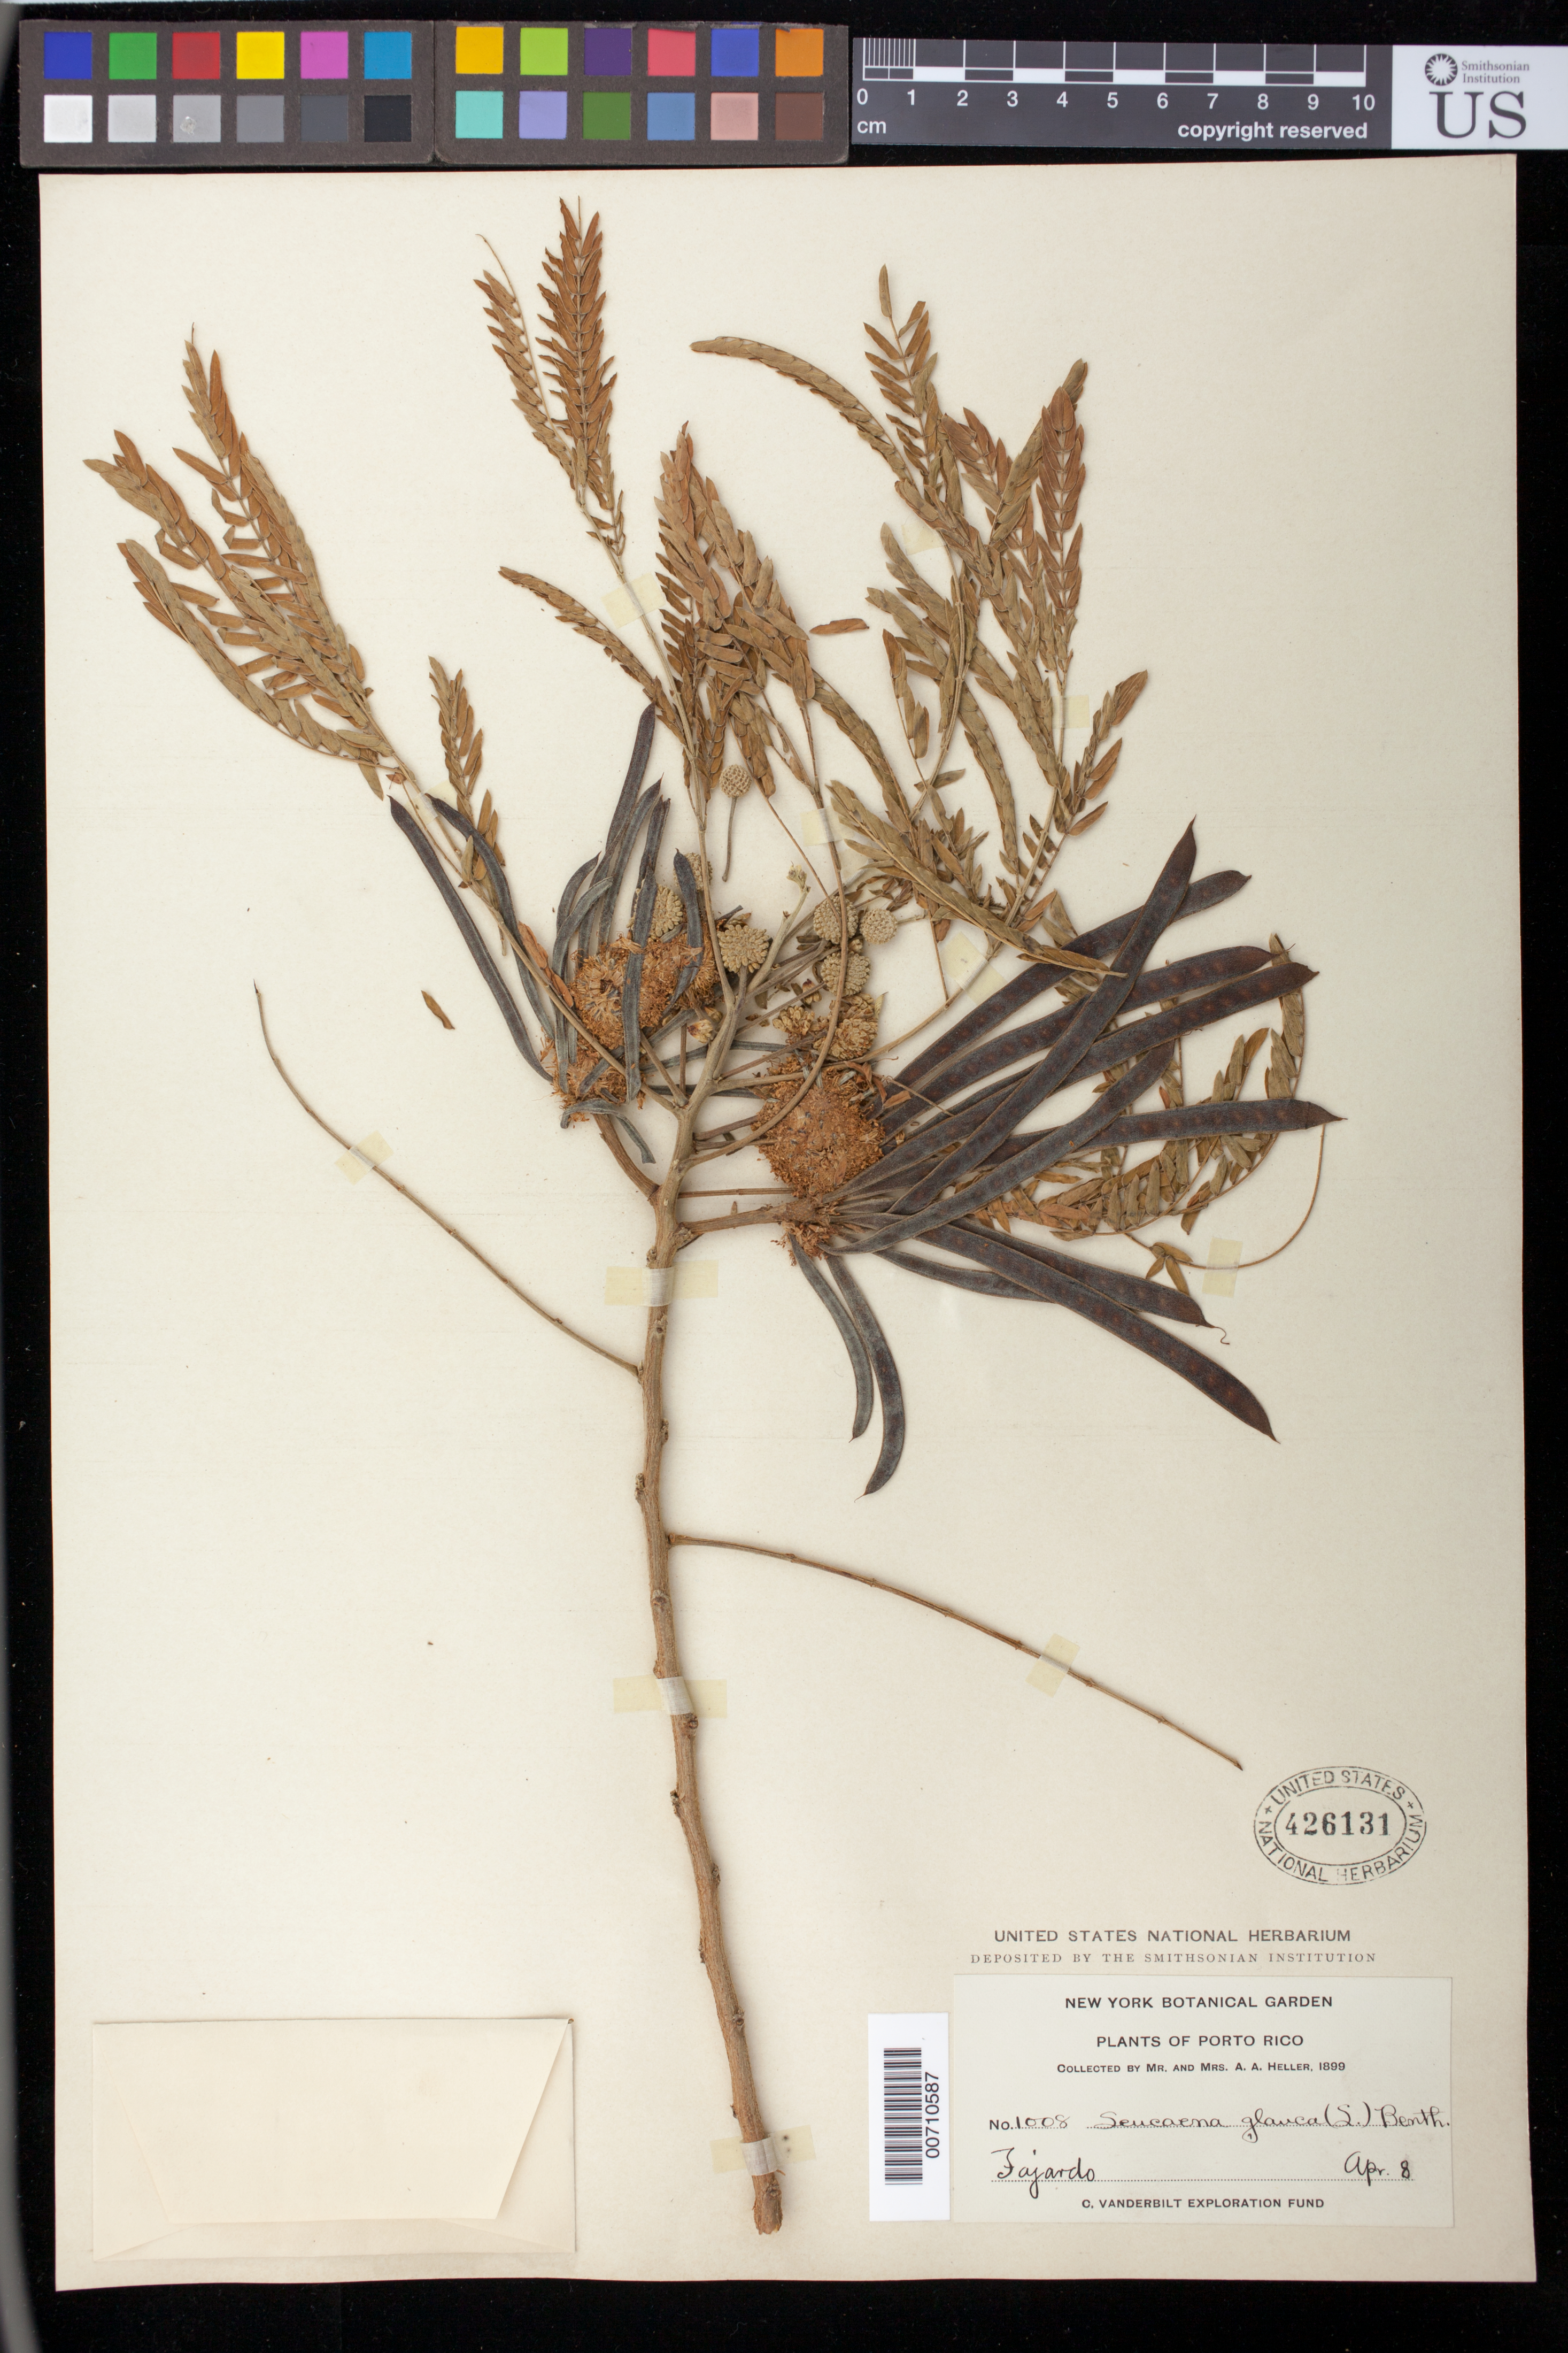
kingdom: Plantae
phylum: Tracheophyta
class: Magnoliopsida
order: Fabales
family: Fabaceae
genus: Leucaena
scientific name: Leucaena glauca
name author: (L.) Benth.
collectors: A. A. Heller & -- Heller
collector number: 1008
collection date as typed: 08 Apr 1899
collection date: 1899-04-08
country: Puerto Rico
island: Greater Antilles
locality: Fajardo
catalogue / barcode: US 426131